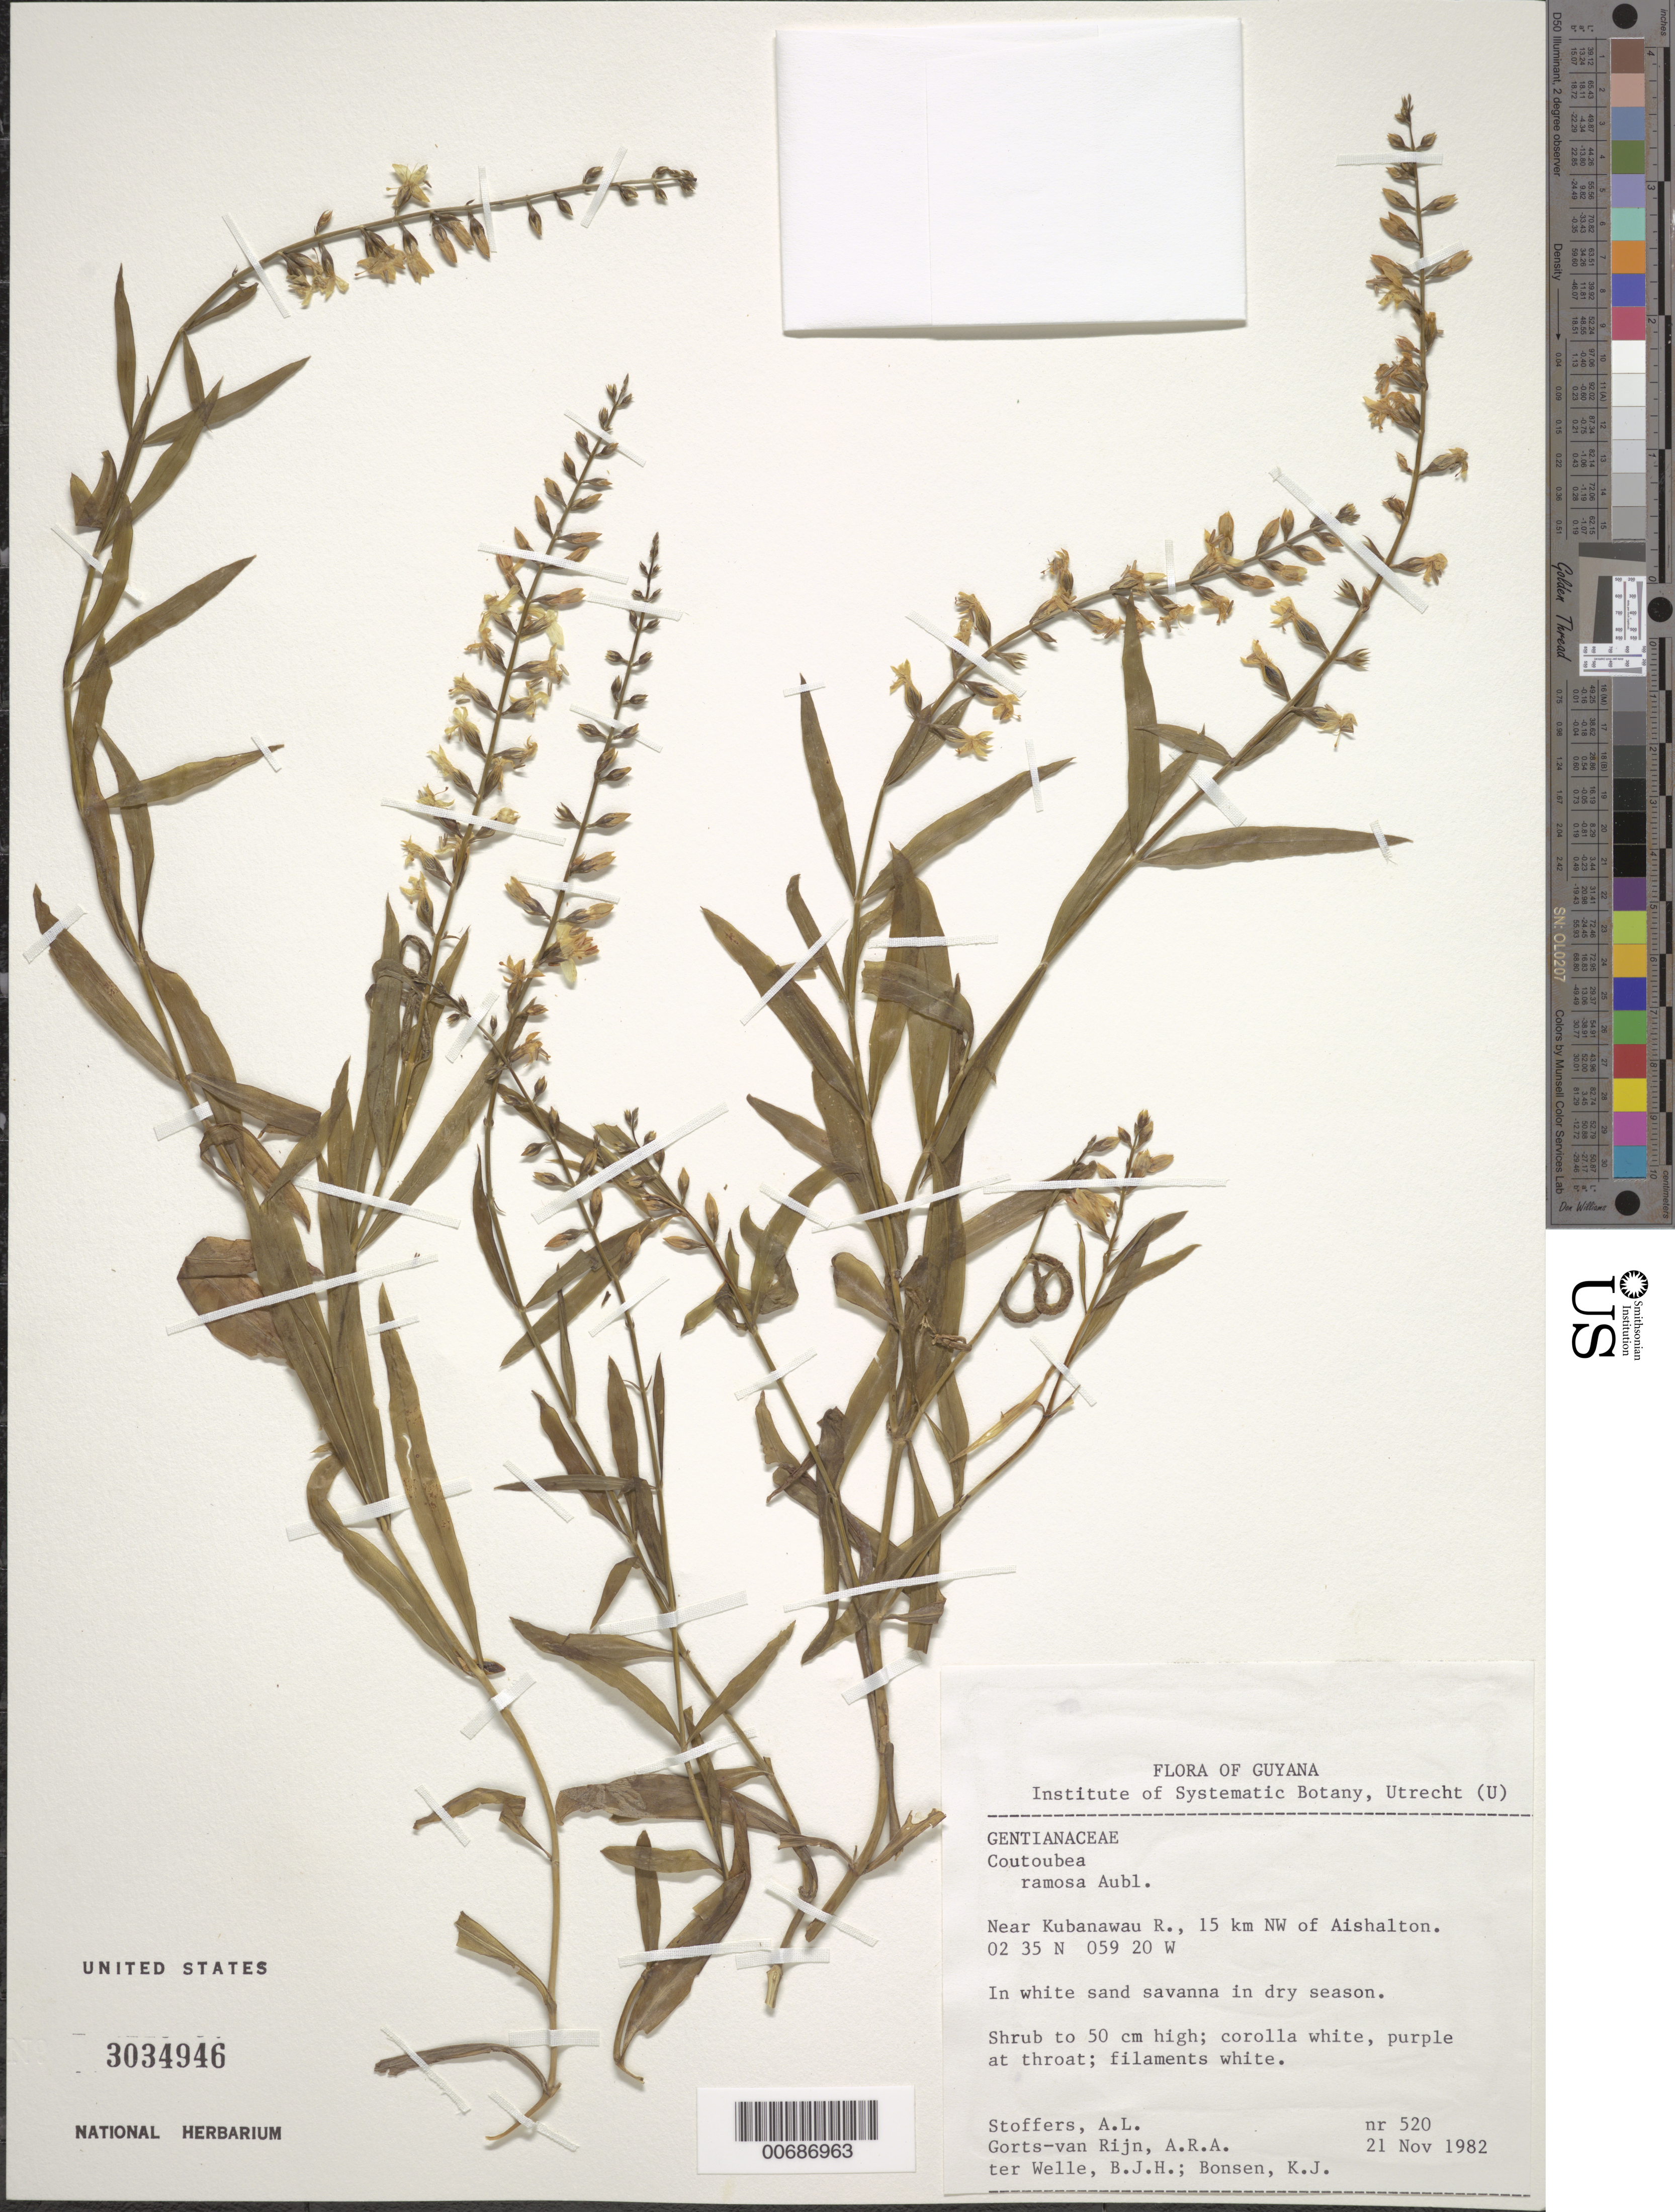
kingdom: Plantae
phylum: Tracheophyta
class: Magnoliopsida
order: Gentianales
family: Gentianaceae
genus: Coutoubea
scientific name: Coutoubea ramosa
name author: Aubl.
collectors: A. Stoffers, A. .R. A. Görts-van Rijn, B. Welle & K. Bonsen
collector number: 520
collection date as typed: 21-Nov-82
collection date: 1982-11-21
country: Guyana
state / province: U. Takutu-U. Essequibo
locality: Kubanawau R., 15 km NW of Aishalton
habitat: White sand savanna in dry season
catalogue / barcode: US 3034946